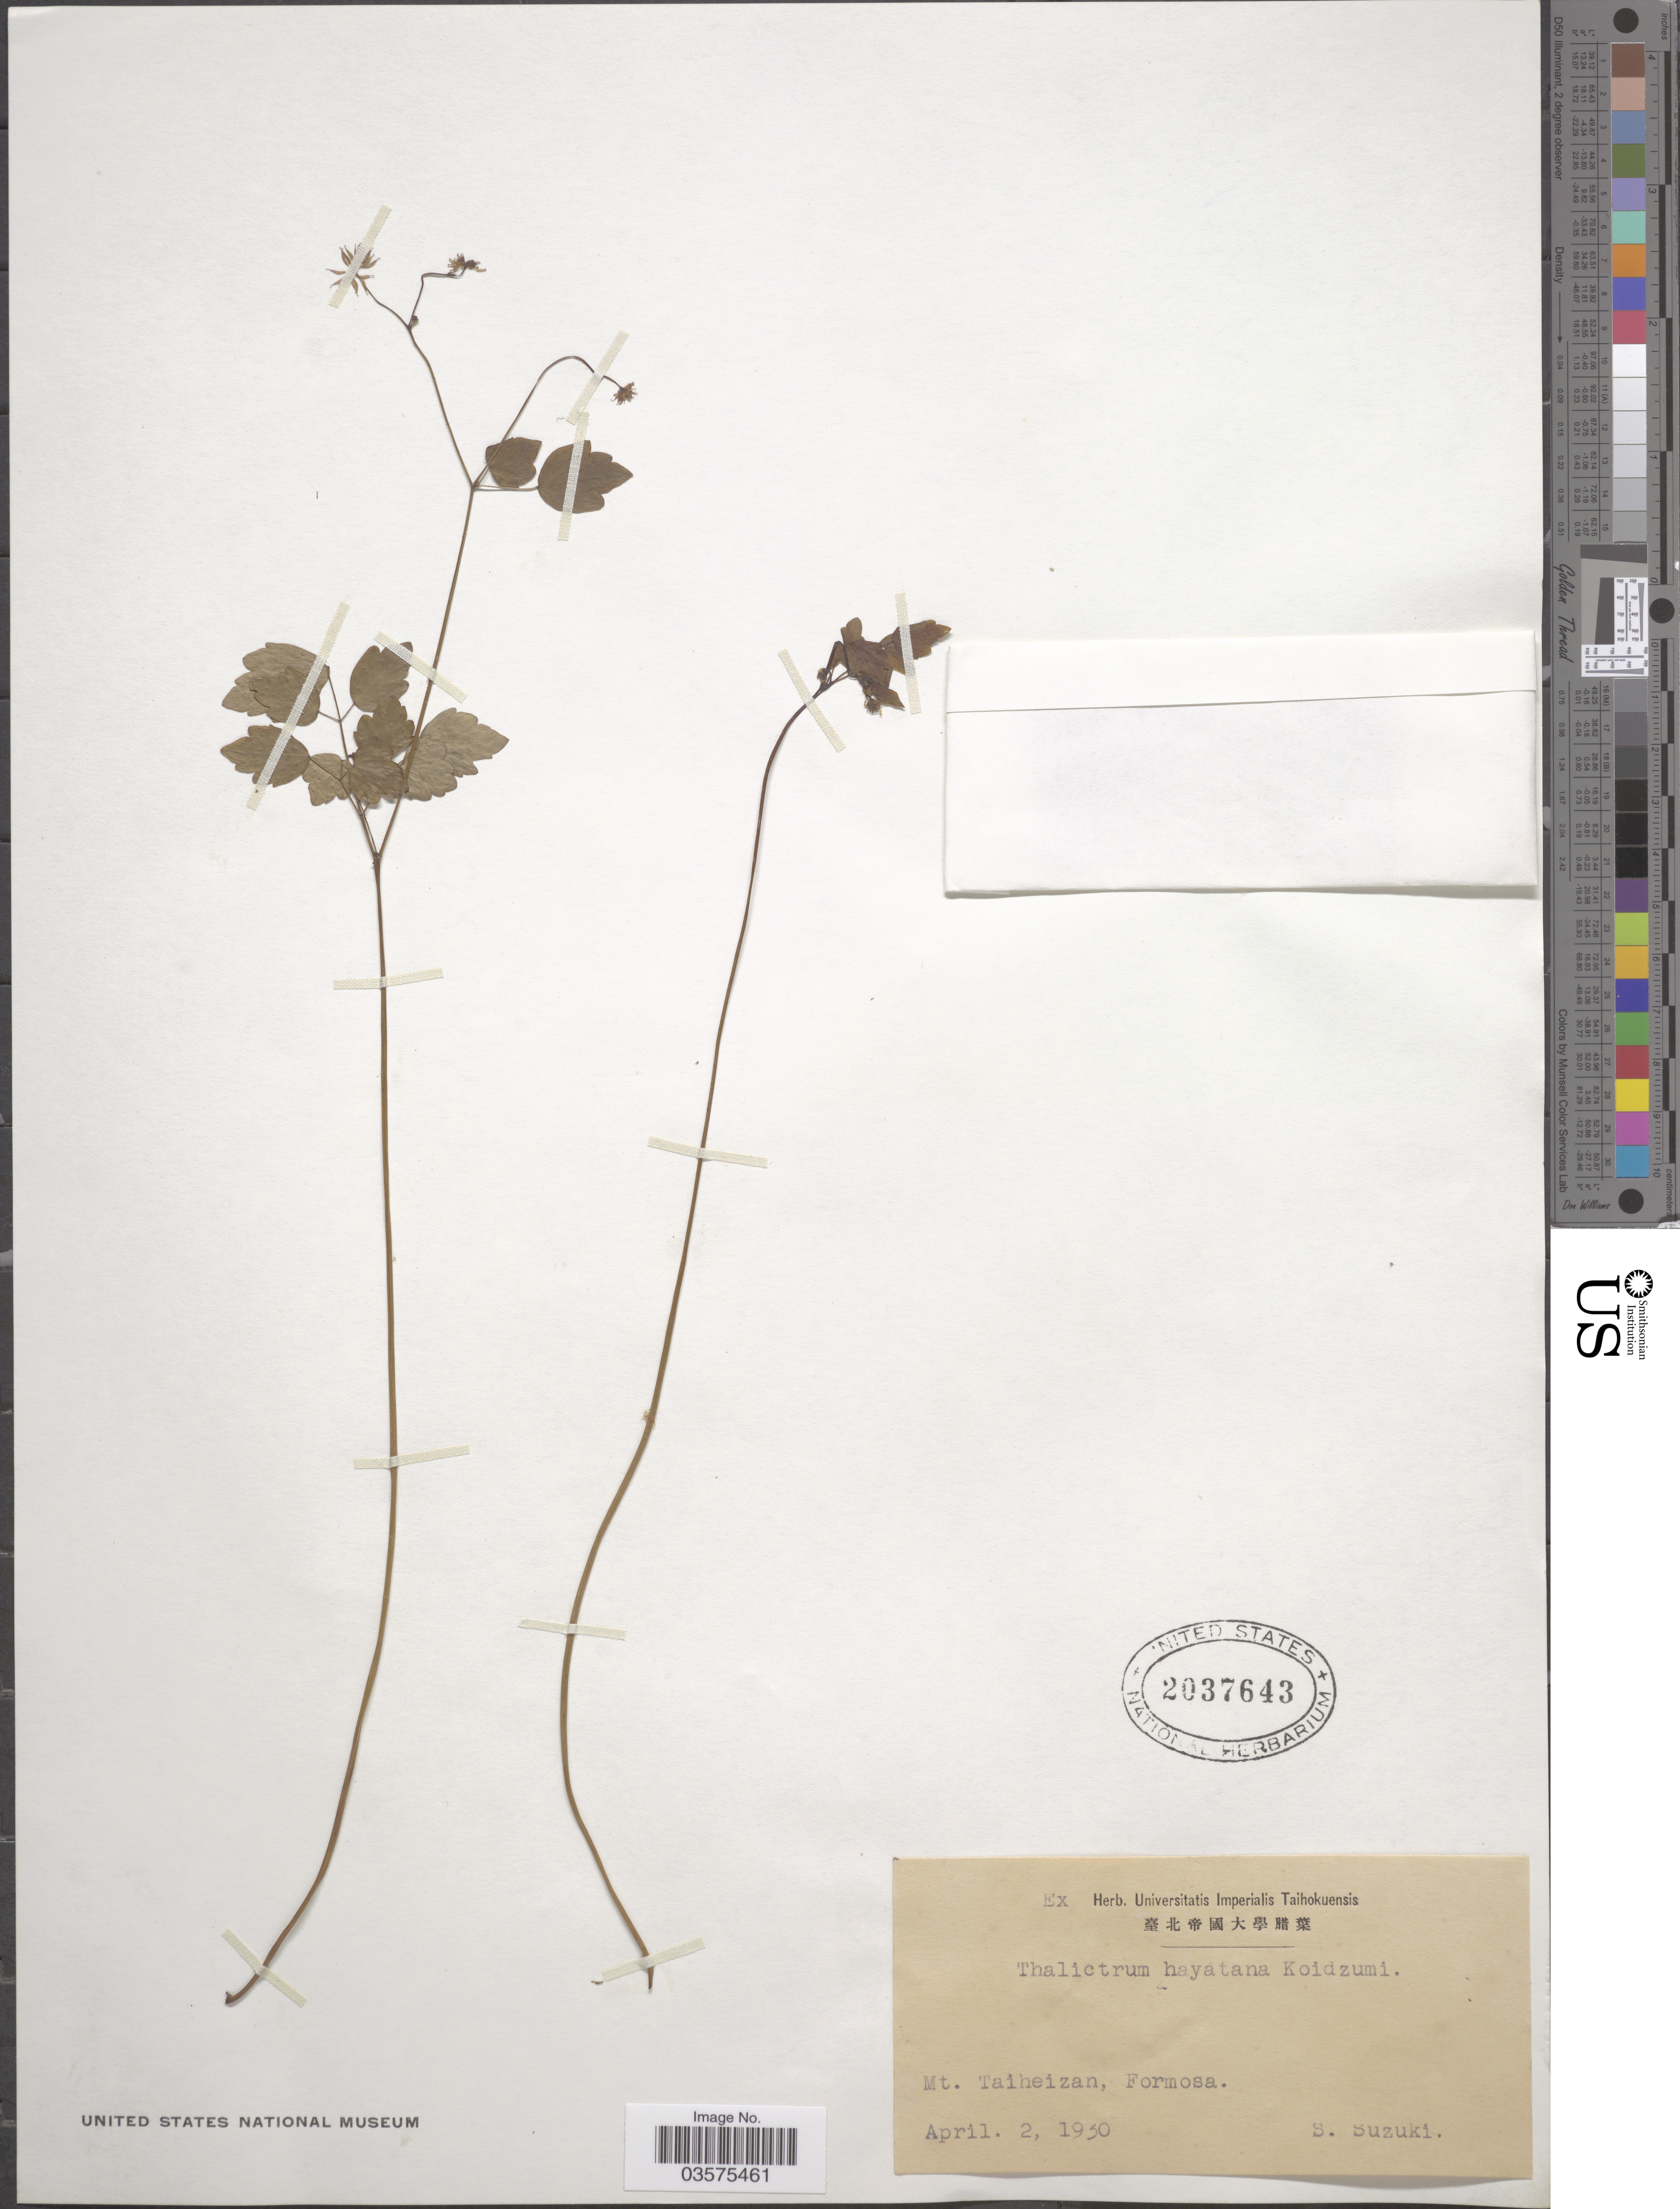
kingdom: Plantae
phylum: Tracheophyta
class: Magnoliopsida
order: Ranunculales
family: Ranunculaceae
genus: Thalictrum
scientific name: Thalictrum hayatanum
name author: Koidz.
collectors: S. Suzuki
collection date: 1930-04-02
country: Taiwan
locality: Mt. Taiheizan, Formosa.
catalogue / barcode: US 2037643